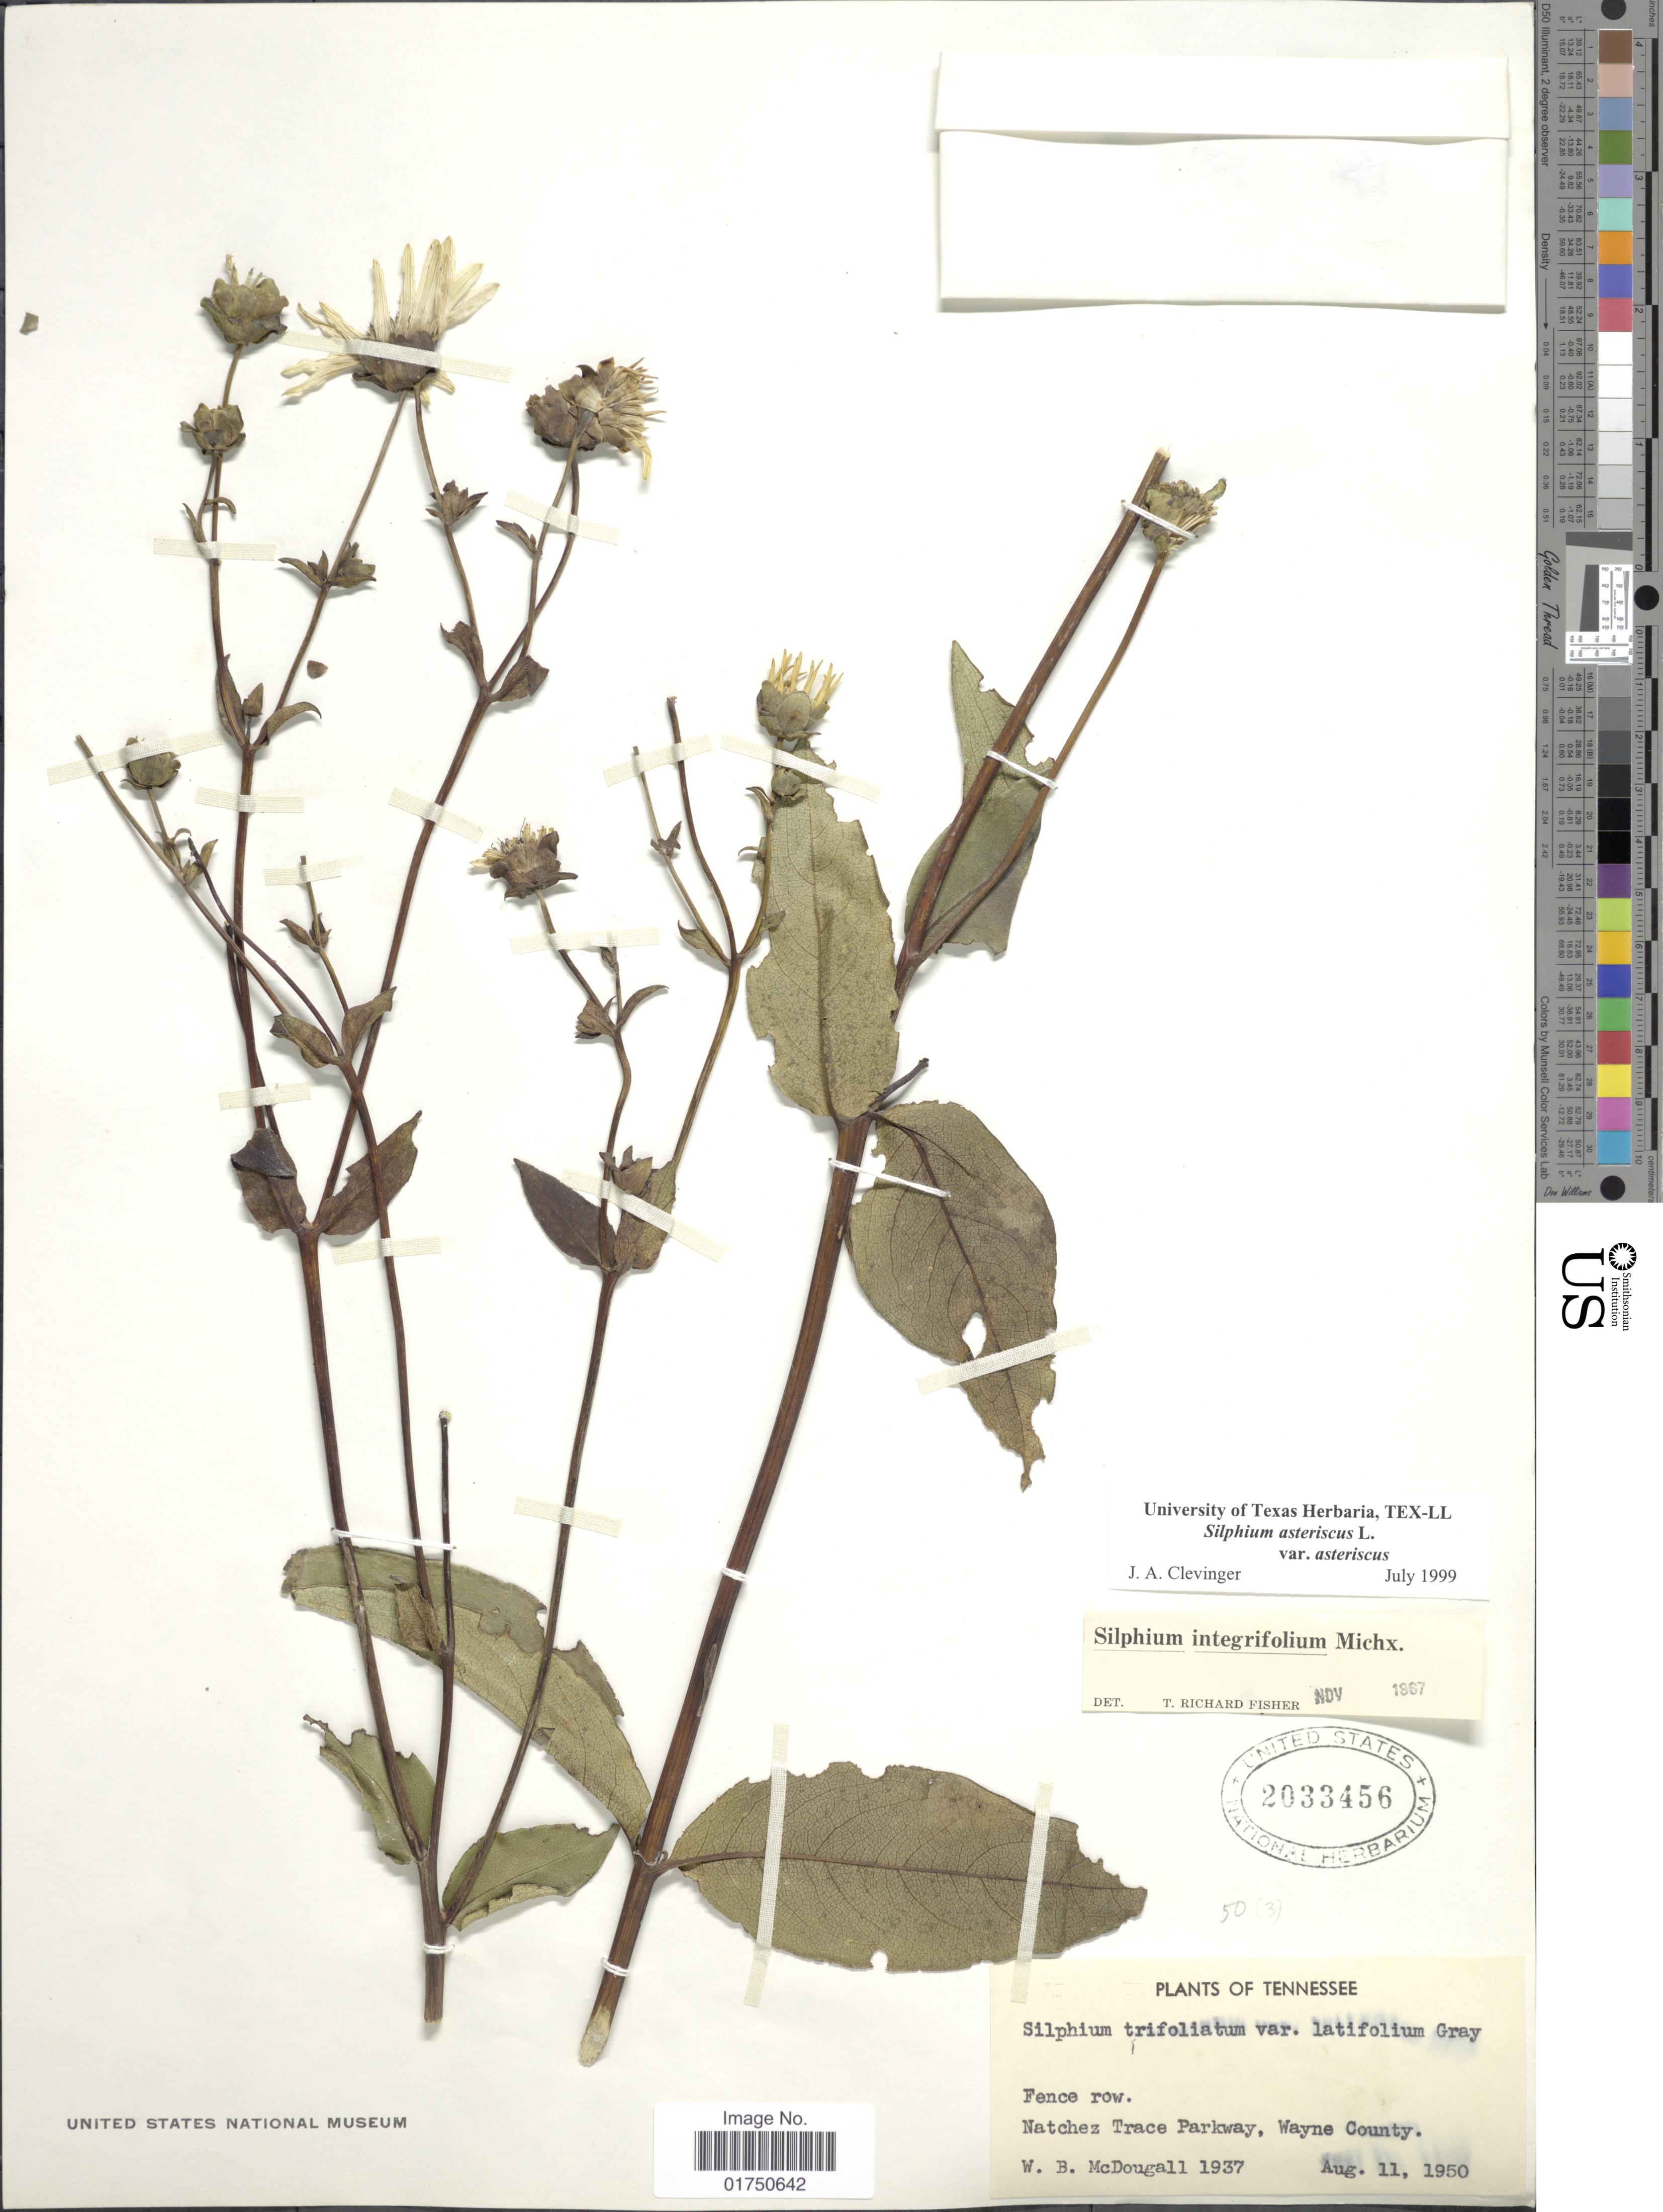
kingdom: Plantae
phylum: Tracheophyta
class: Magnoliopsida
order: Asterales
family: Asteraceae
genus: Silphium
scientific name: Silphium asteriscus var. asteriscus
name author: L.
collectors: W. B. McDougall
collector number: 1937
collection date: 1950-08-11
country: United States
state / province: Tennessee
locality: Natchez Trace Parkway, Wayne County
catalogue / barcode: US 2033456